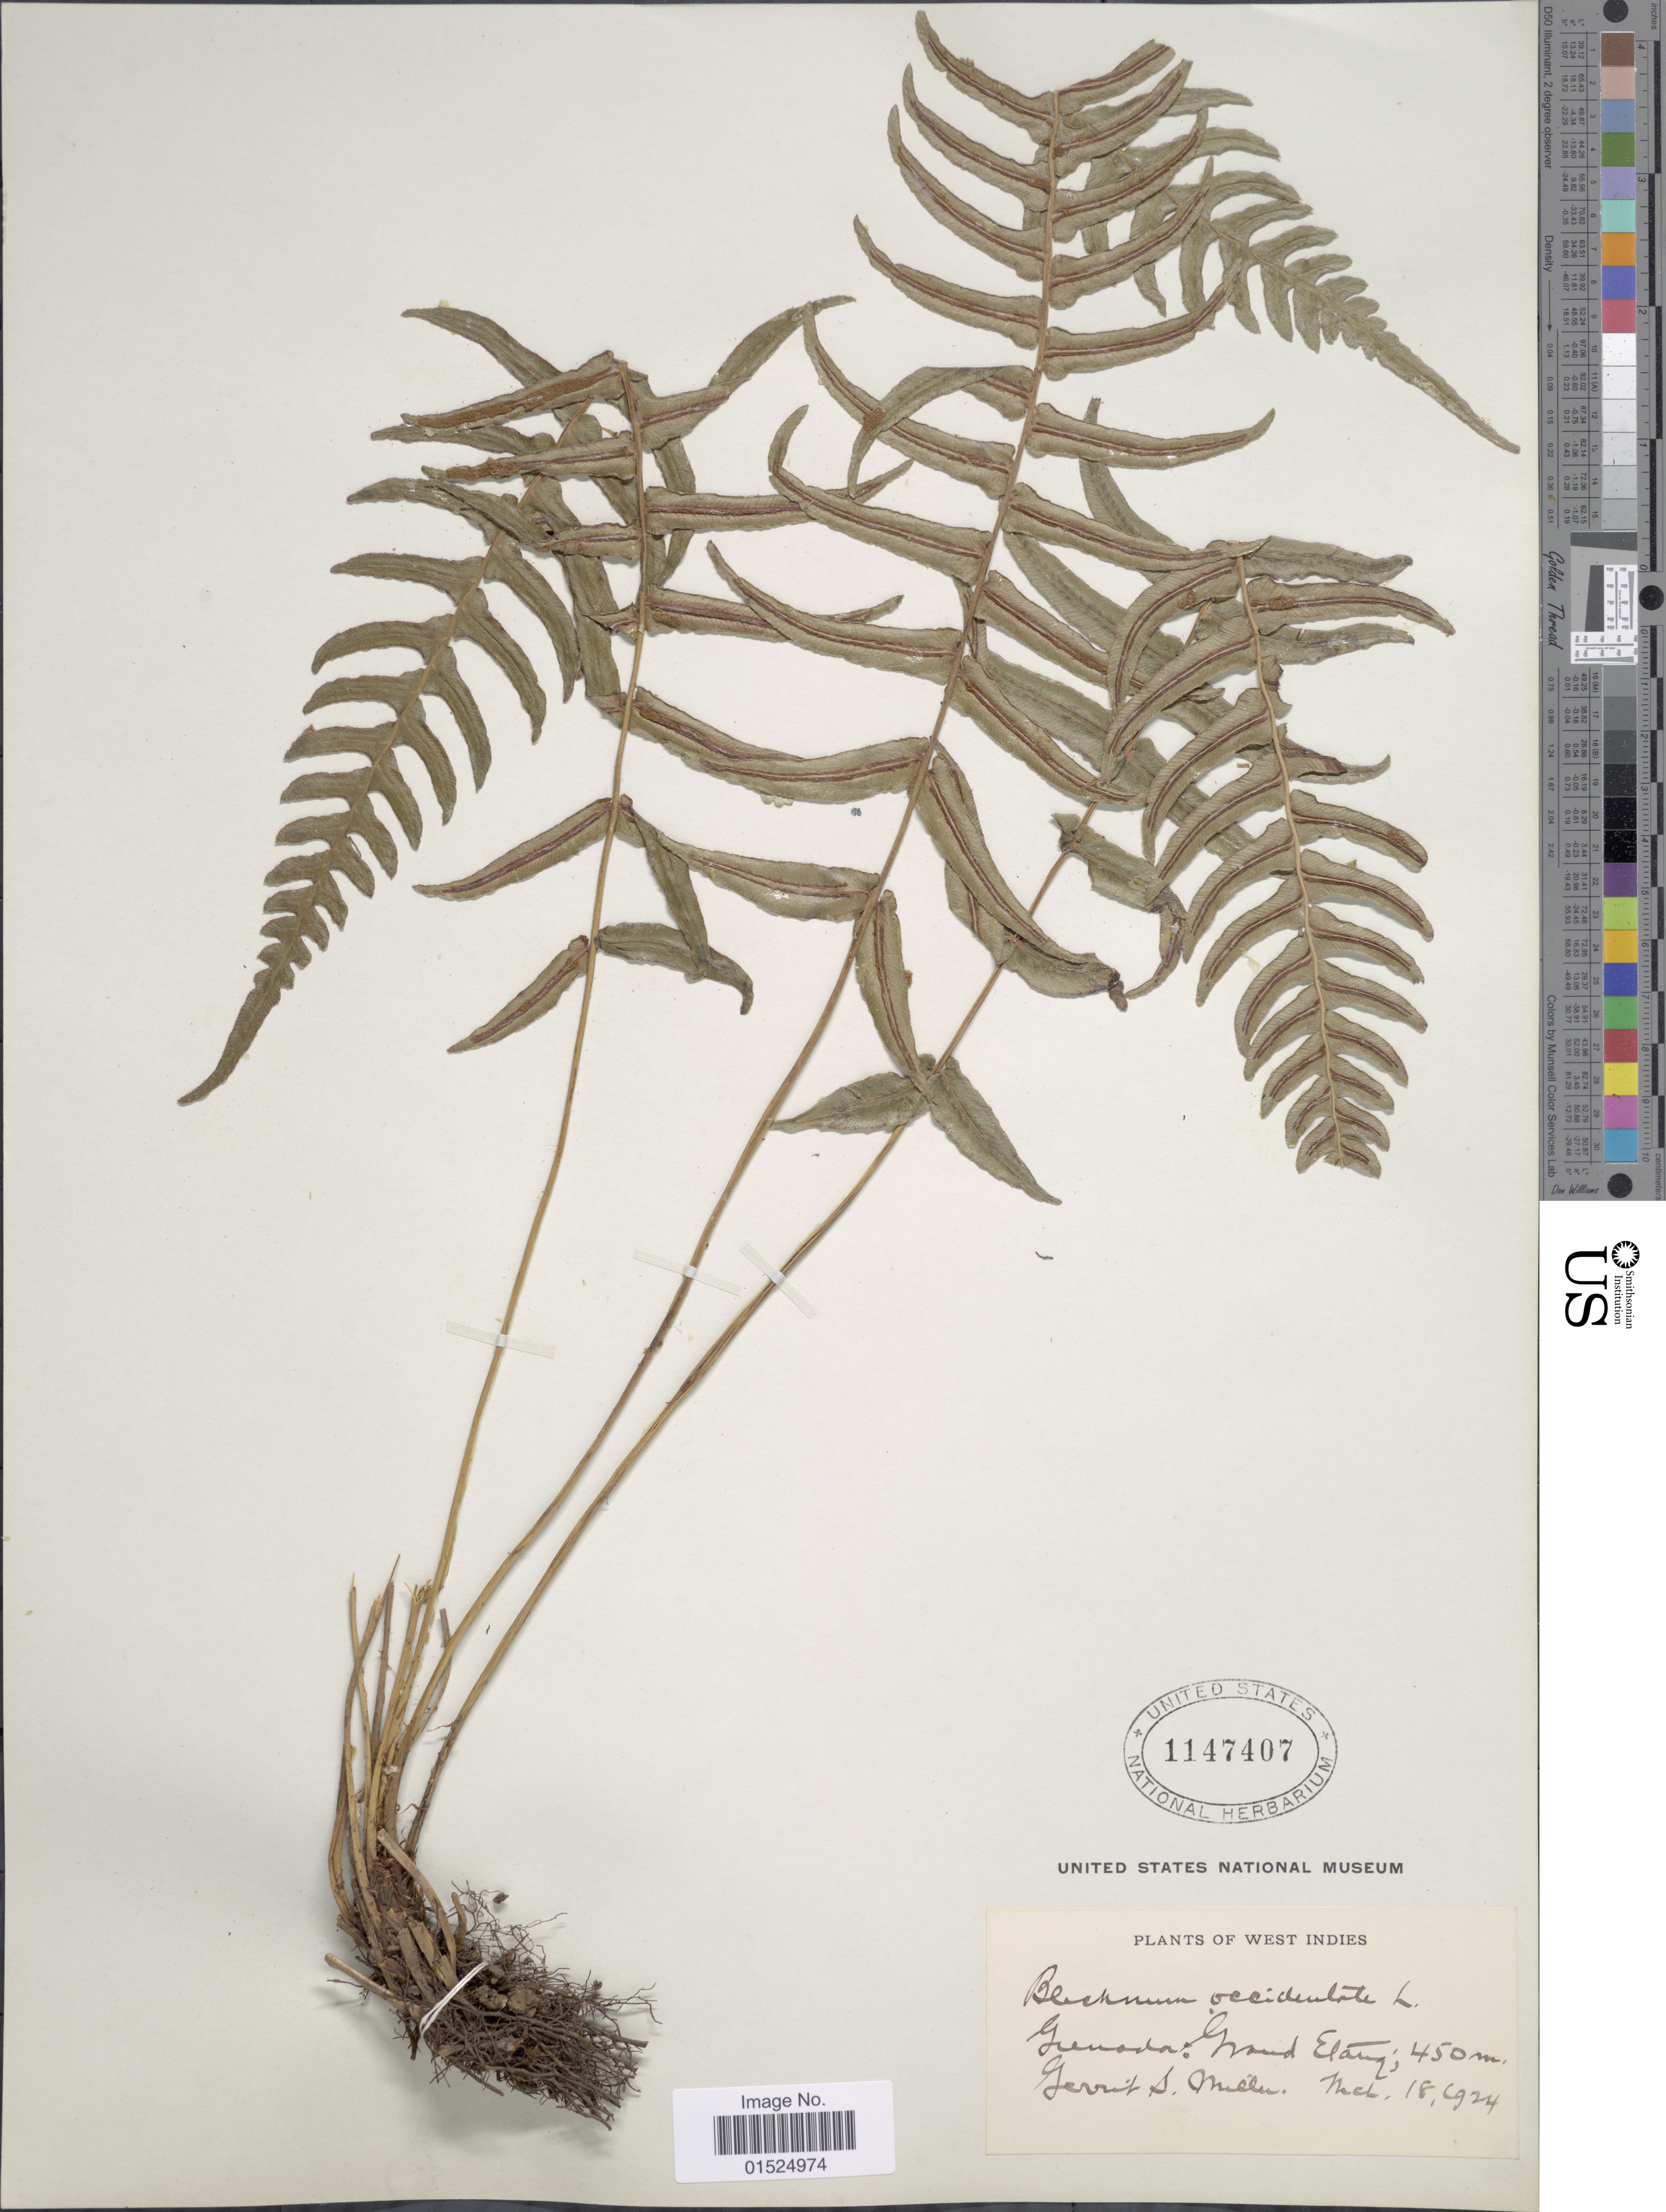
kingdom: Plantae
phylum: Tracheophyta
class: Polypodiopsida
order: Polypodiales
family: Blechnaceae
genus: Blechnum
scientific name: Blechnum occidentale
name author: L.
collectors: G. S. Miller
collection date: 1924-03-18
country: Grenada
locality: Grand Etang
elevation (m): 450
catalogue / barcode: US 1147407